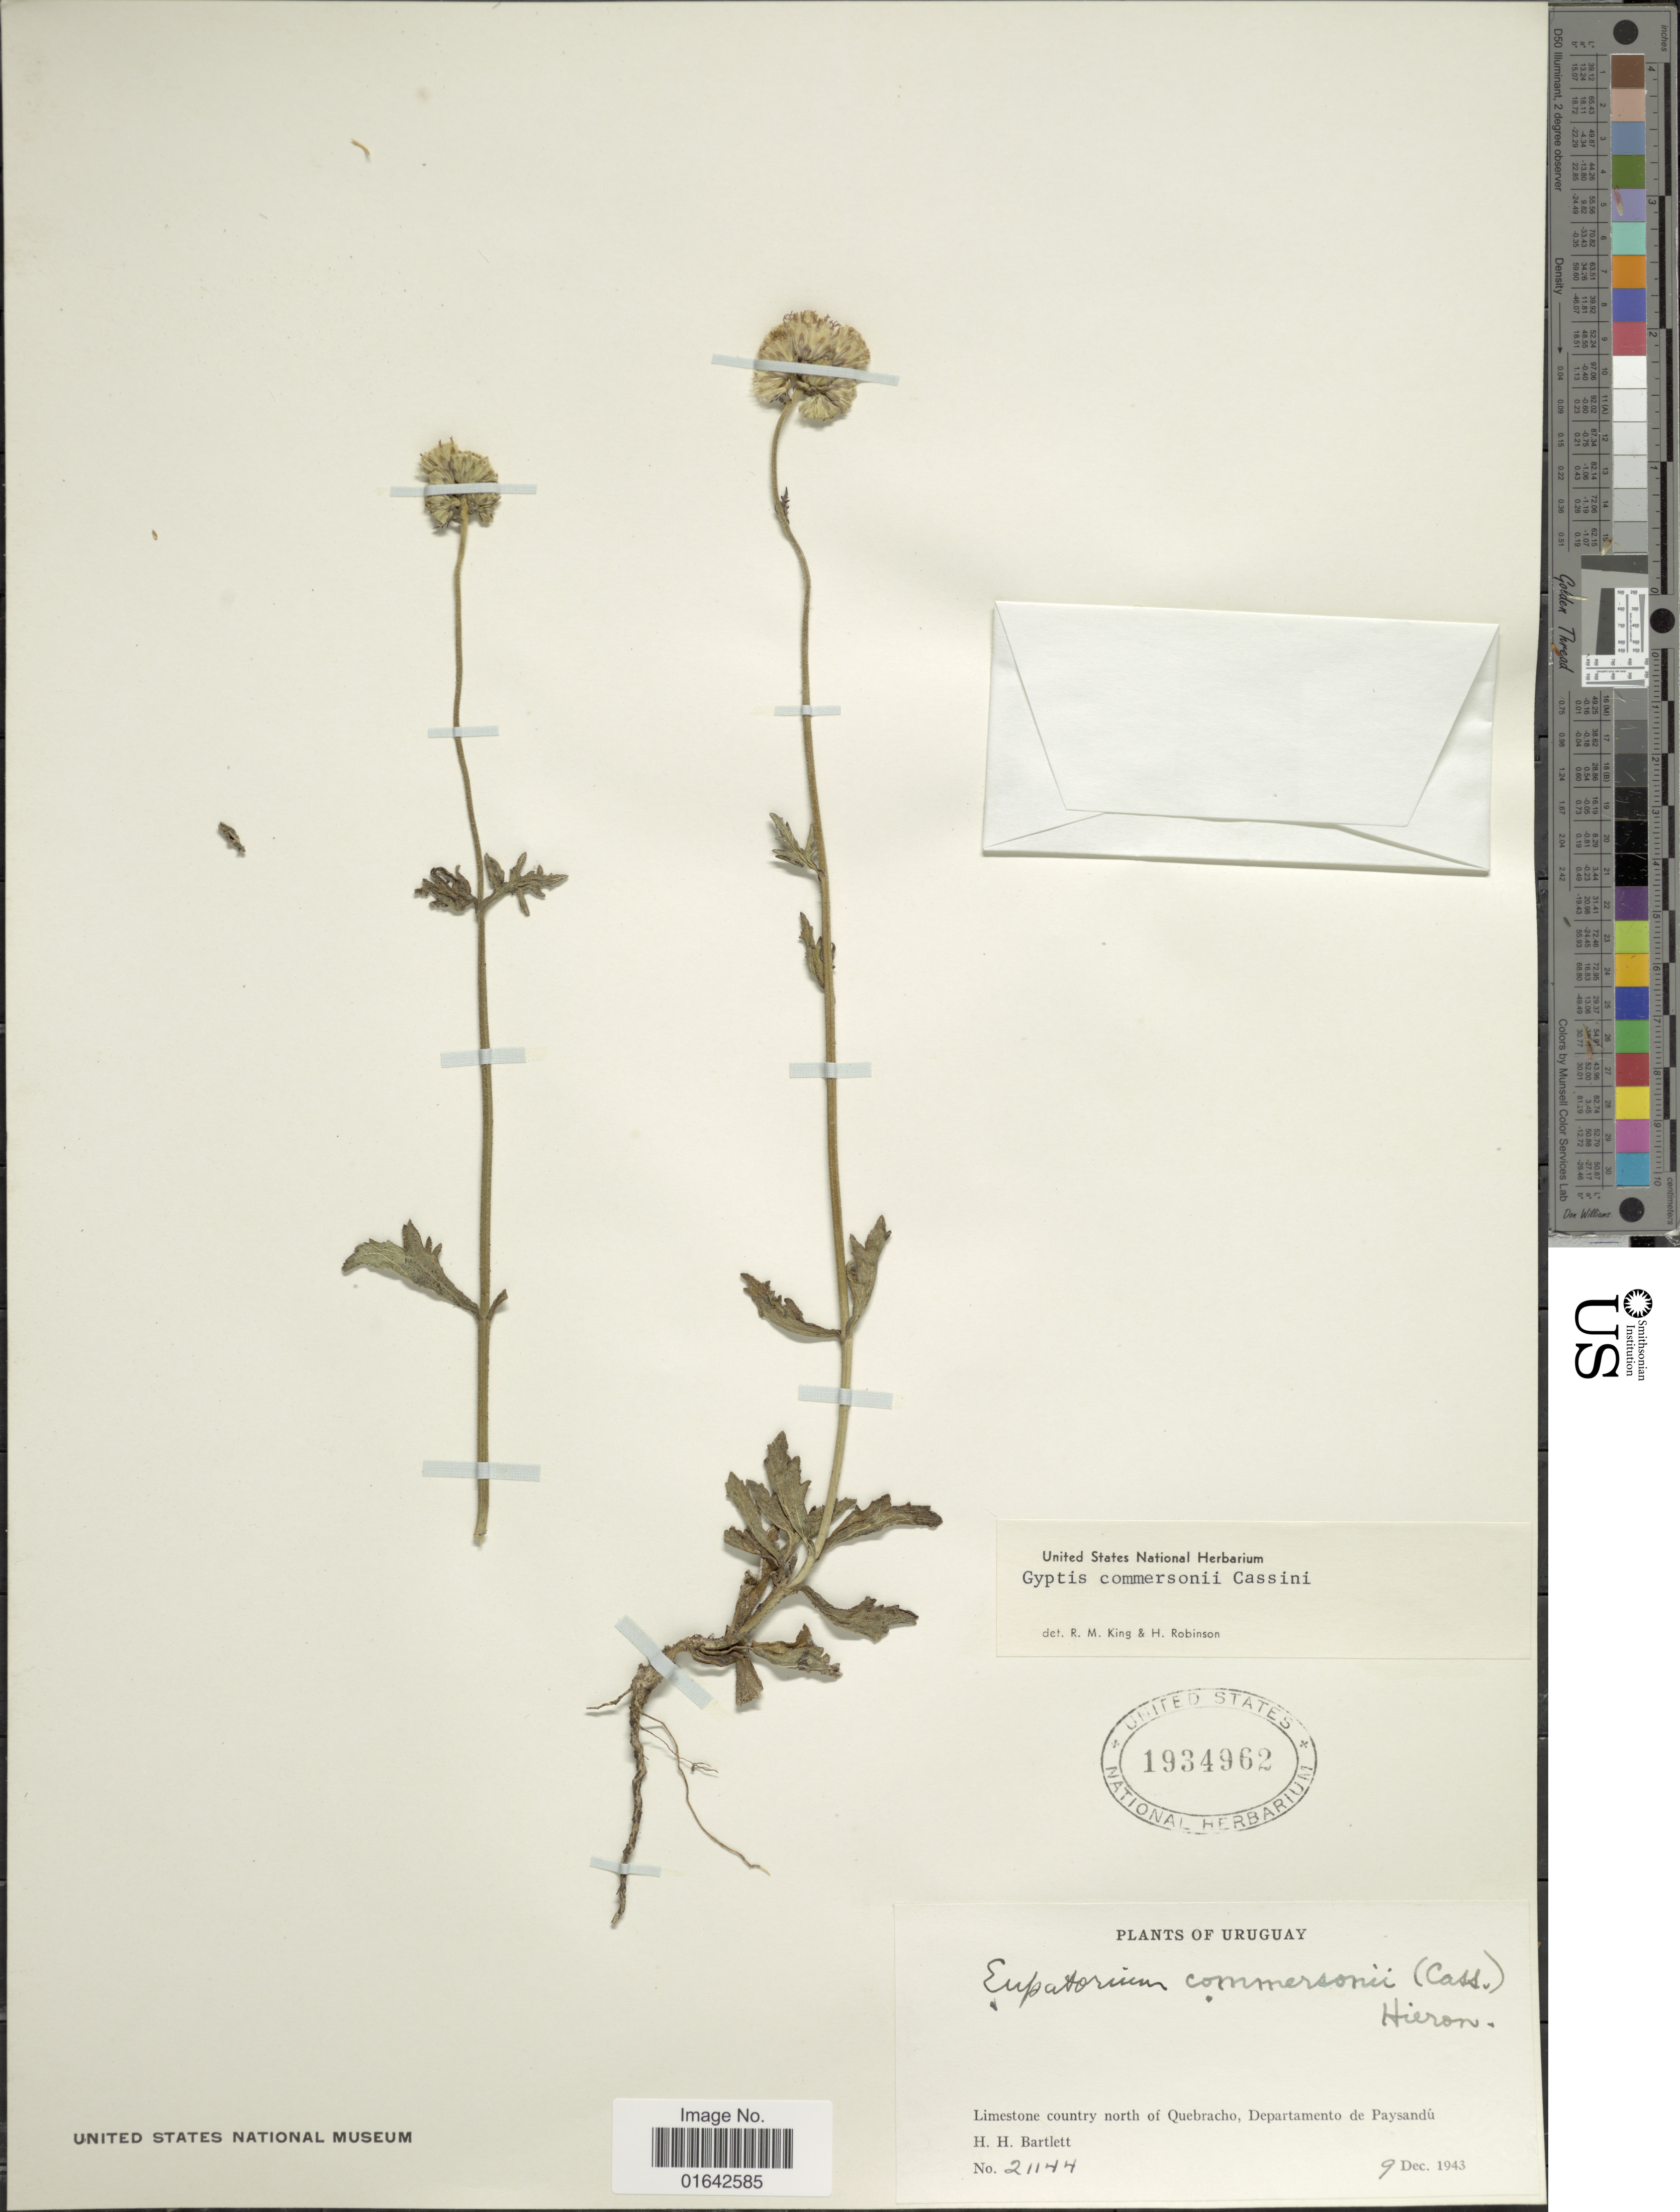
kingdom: Plantae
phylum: Tracheophyta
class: Magnoliopsida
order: Asterales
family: Asteraceae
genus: Gyptis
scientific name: Gyptis commersonii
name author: Cass.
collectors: H. H. Bartlett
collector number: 21144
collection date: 1943-12-09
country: Uruguay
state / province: Paysandu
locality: Limestone country north of Quebracho, Departamento de Paysandu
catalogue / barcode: US 1934962